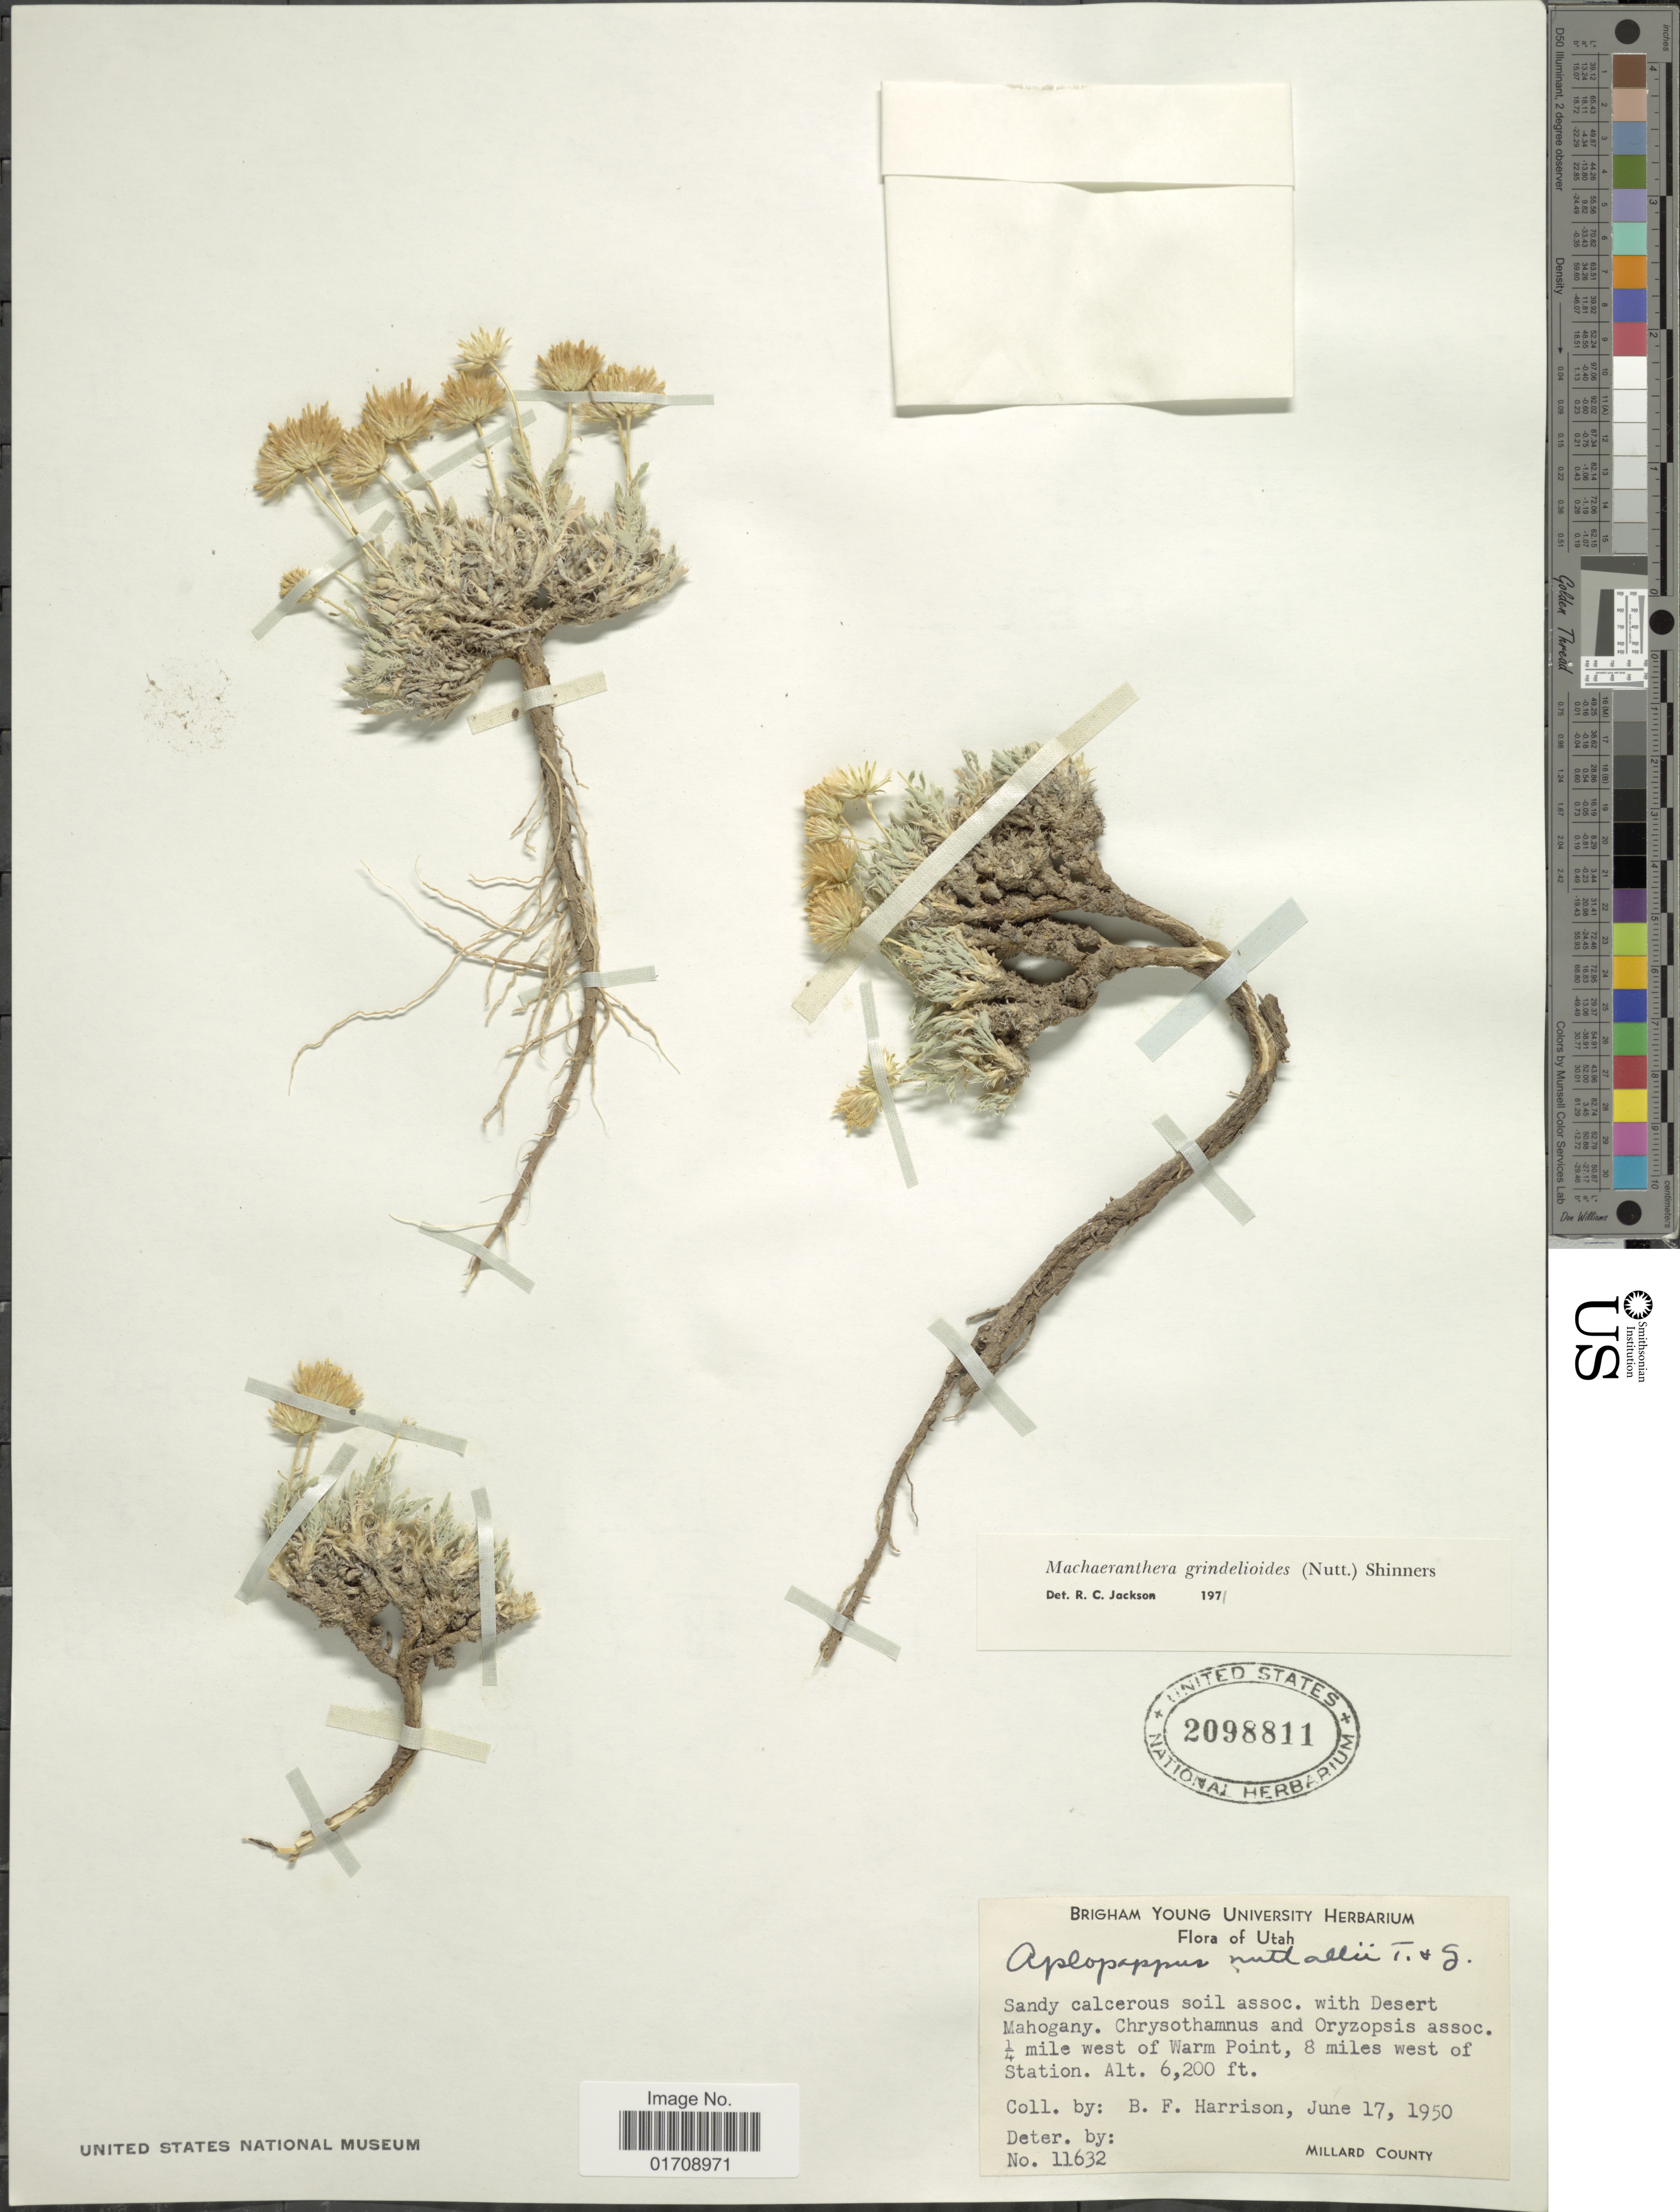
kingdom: Plantae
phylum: Tracheophyta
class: Magnoliopsida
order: Asterales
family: Asteraceae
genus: Machaeranthera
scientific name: Machaeranthera grindelioides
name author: (Nutt.) Shinners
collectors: B. F. Harrison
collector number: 11632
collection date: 1950-06-17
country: United States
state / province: Utah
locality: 1/4 mile west of Warm Point, 8 miles west of Station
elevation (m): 1890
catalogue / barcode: US 2098811